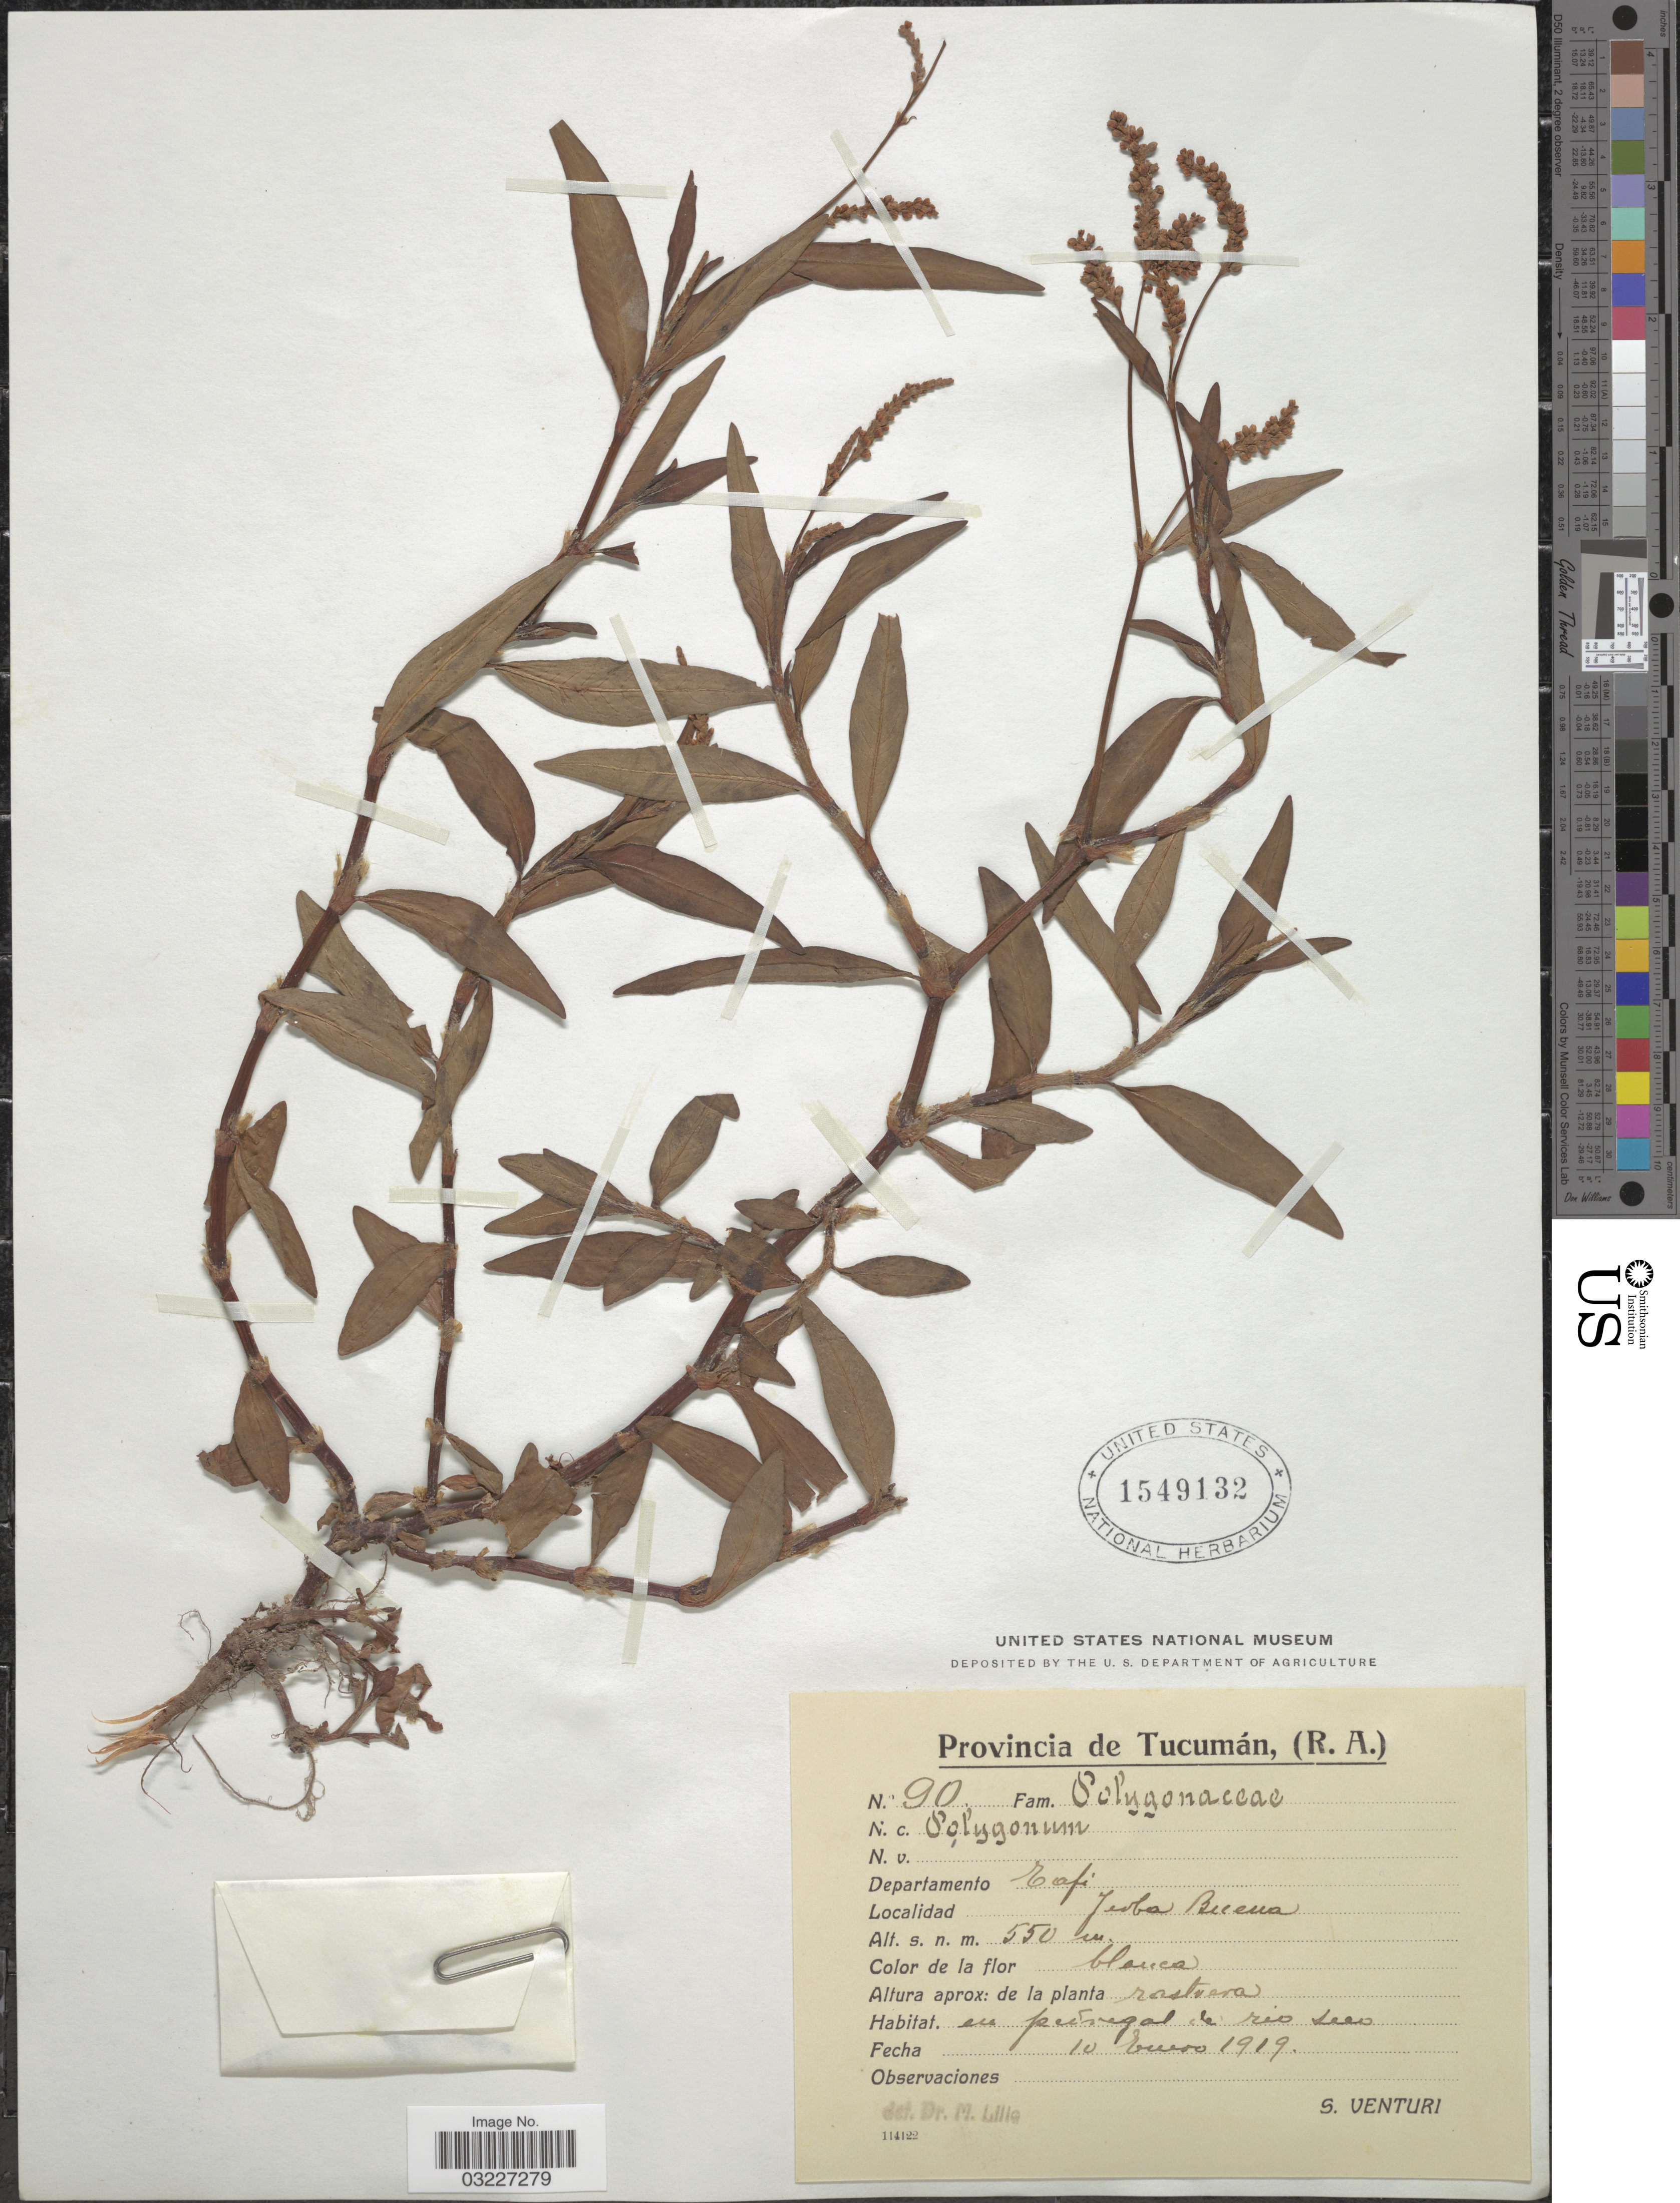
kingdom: Plantae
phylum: Tracheophyta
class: Magnoliopsida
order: Caryophyllales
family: Polygonaceae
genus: Polygonum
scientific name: Polygonum sp.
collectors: S. Venturi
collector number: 90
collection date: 1919-01-10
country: Argentina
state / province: Tucuman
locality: Departamento Tafi. Yerba Buena.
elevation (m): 550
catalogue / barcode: US 1549132